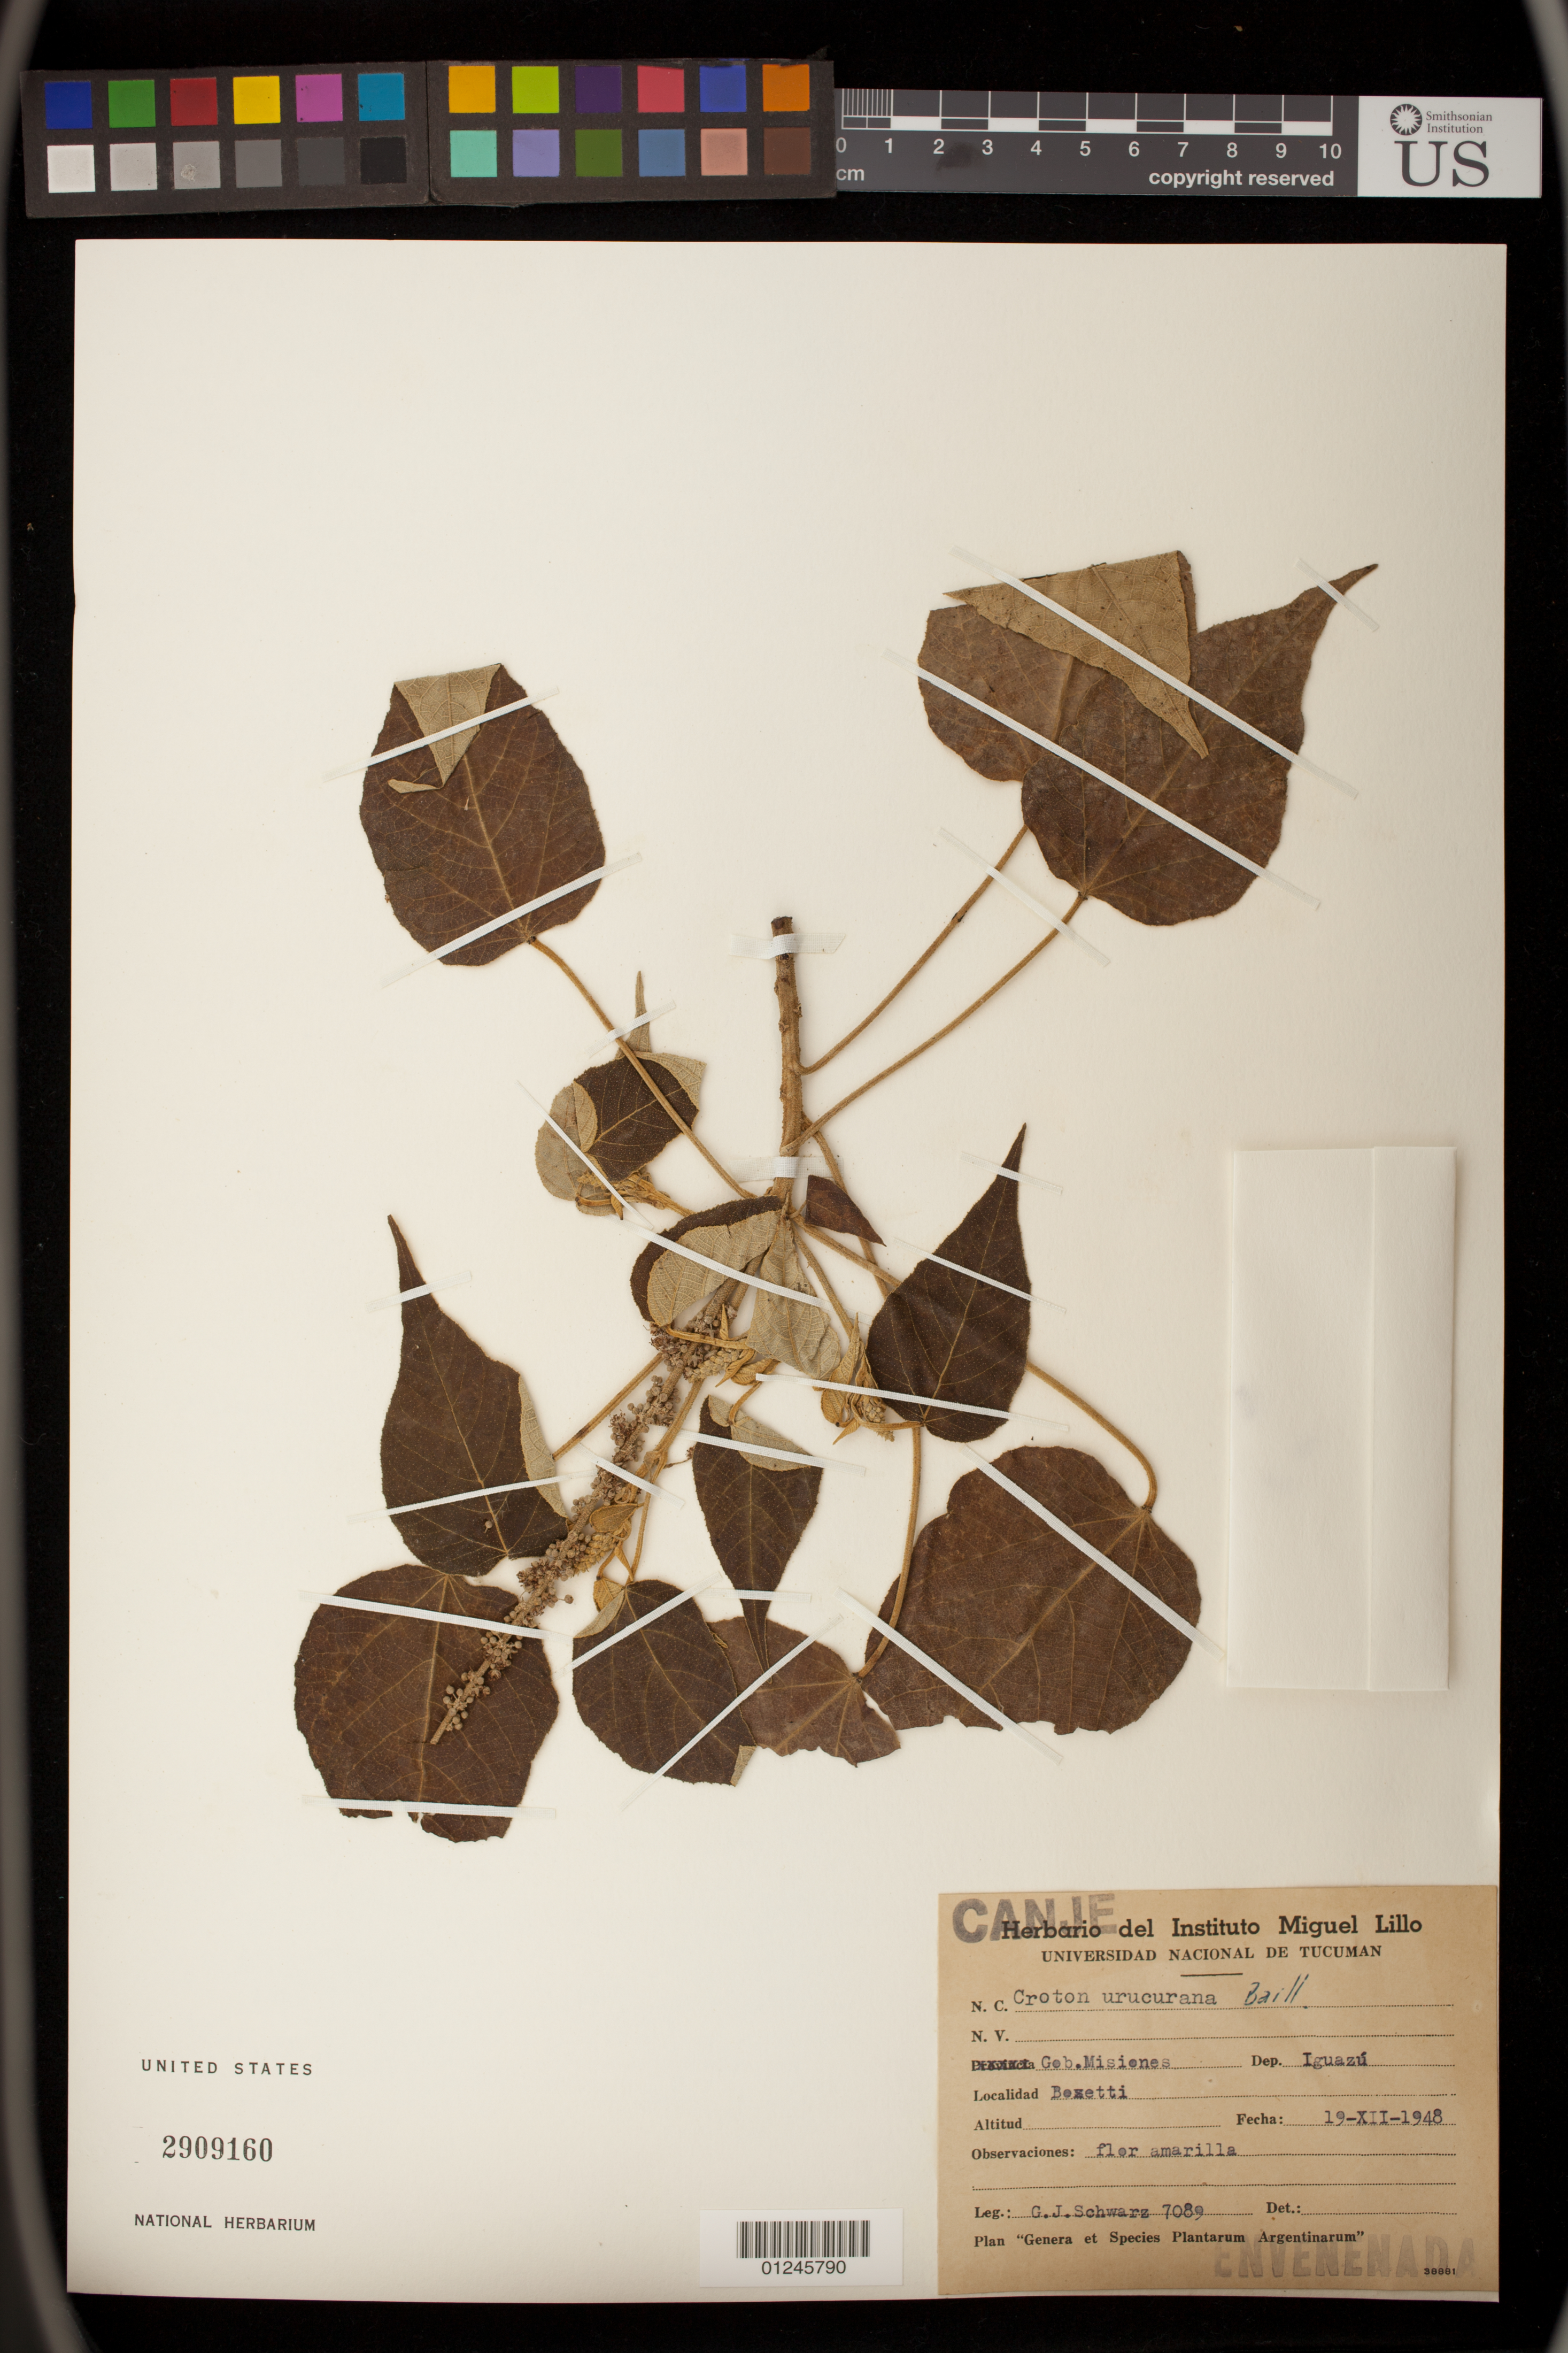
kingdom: Plantae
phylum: Tracheophyta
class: Magnoliopsida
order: Malpighiales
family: Euphorbiaceae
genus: Croton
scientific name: Croton urucurana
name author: Baill.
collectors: G. J. Schwarz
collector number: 7089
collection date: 1948-12-19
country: Argentina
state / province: Misiones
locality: Iguazu; Bosetti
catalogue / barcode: US 2909160